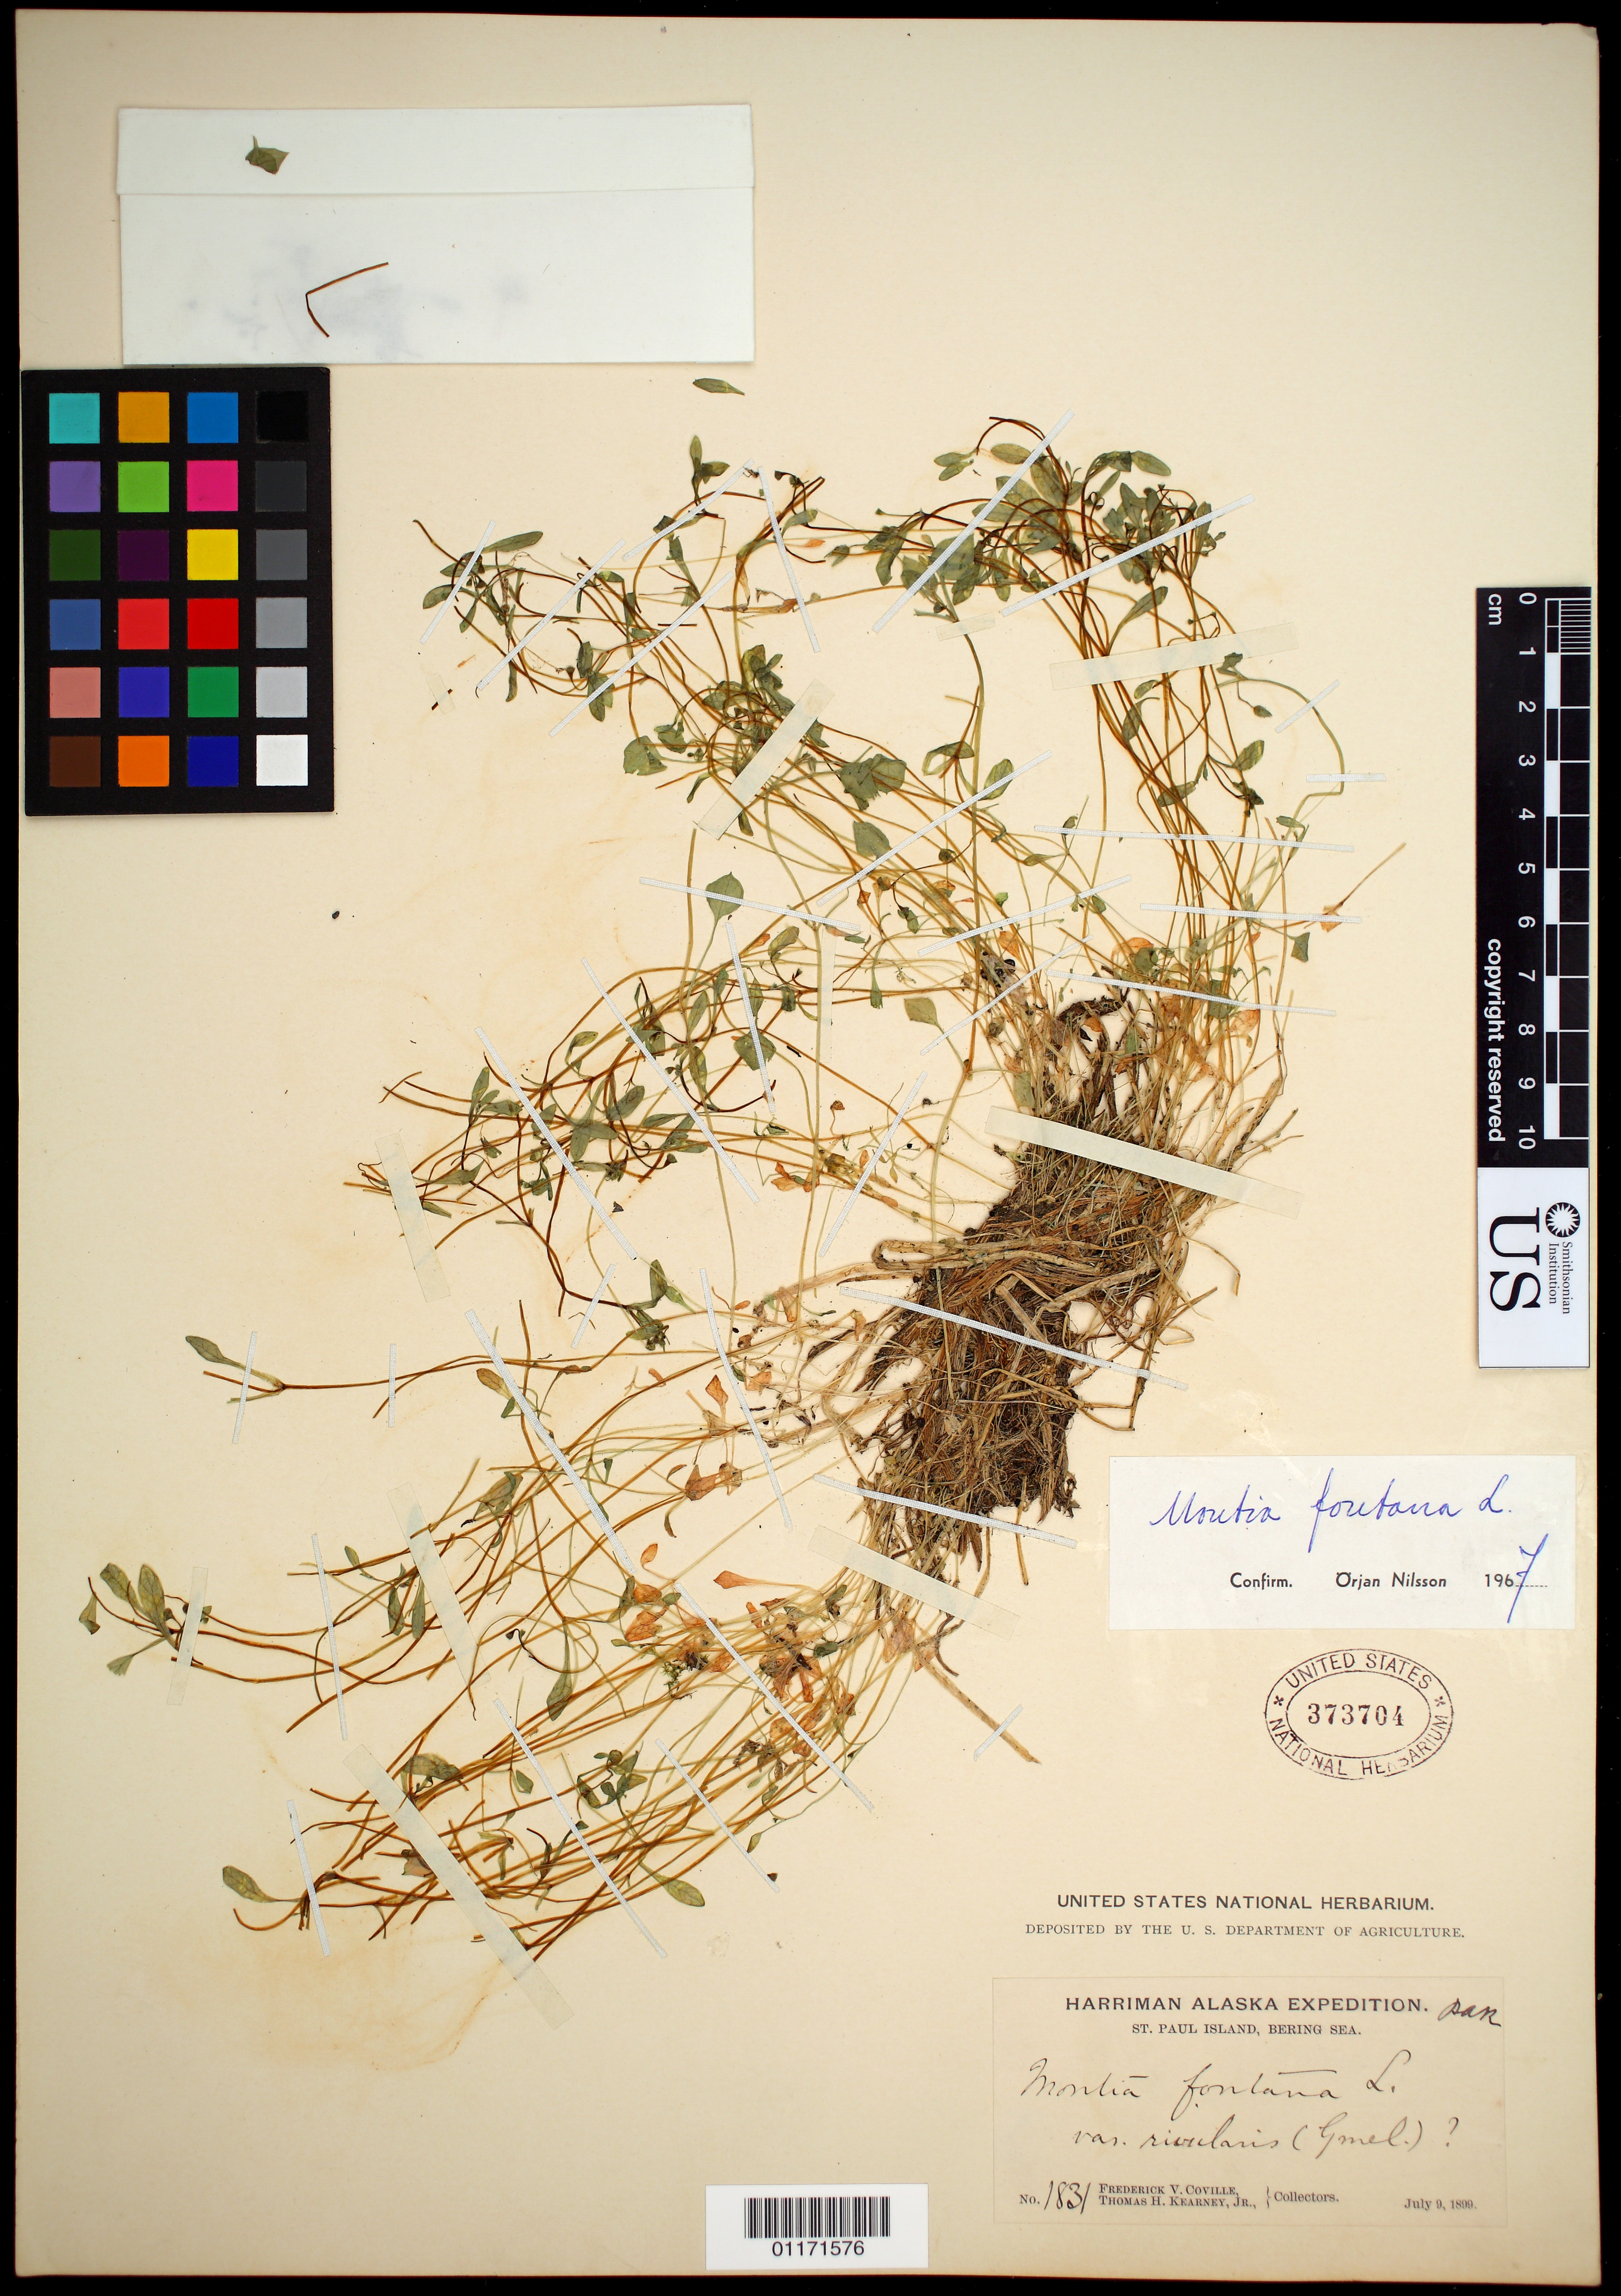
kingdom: Plantae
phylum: Tracheophyta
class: Magnoliopsida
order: Caryophyllales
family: Montiaceae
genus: Montia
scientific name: Montia fontana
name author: L.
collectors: F. V. Coville & T. H. Kearney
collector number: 1831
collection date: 1899-07-09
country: United States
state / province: Alaska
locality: St Paul Island, Bering Sea.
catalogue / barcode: US 373704